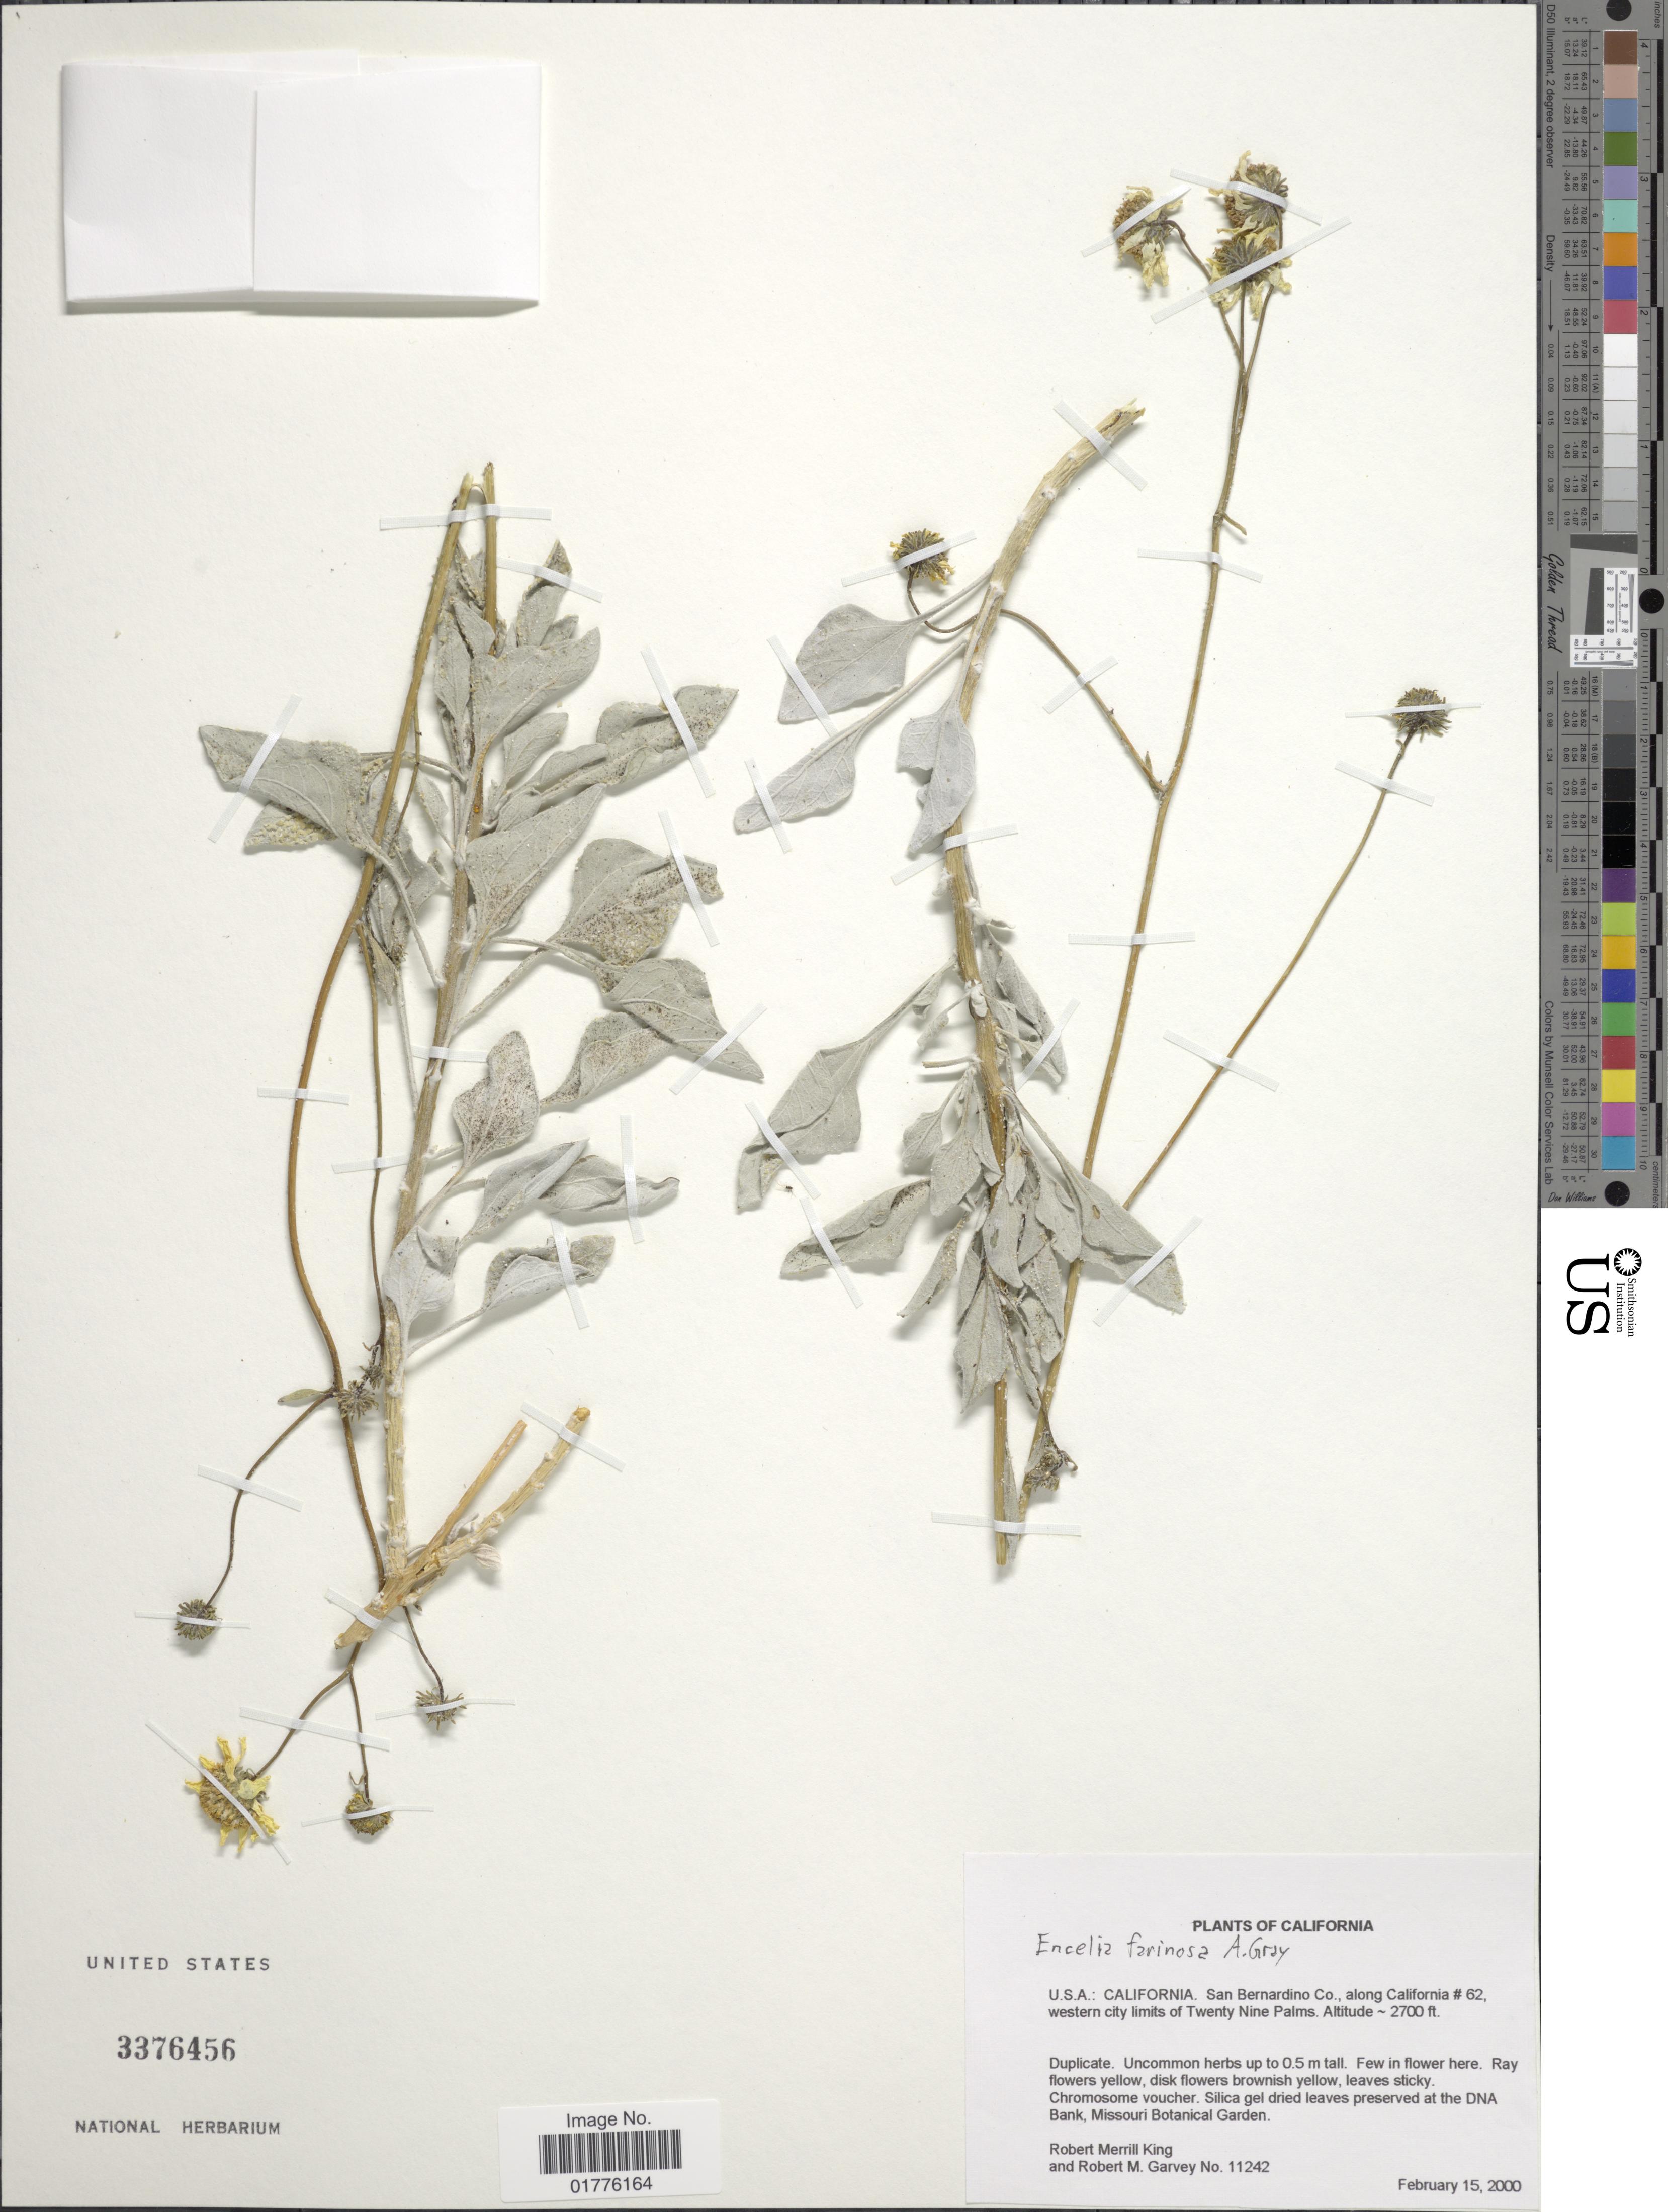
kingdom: Plantae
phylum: Tracheophyta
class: Magnoliopsida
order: Asterales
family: Asteraceae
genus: Encelia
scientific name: Encelia farinosa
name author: A. Gray ex Torr. in Emory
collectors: R. M. King & R. Garvey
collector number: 11242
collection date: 2000-02-15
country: United States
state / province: California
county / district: San Bernardino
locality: Arizona. US.A. California. San Bernadino Co., along California# 62 western city limits of Twenty Nine Palms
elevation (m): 823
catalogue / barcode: US 3376456